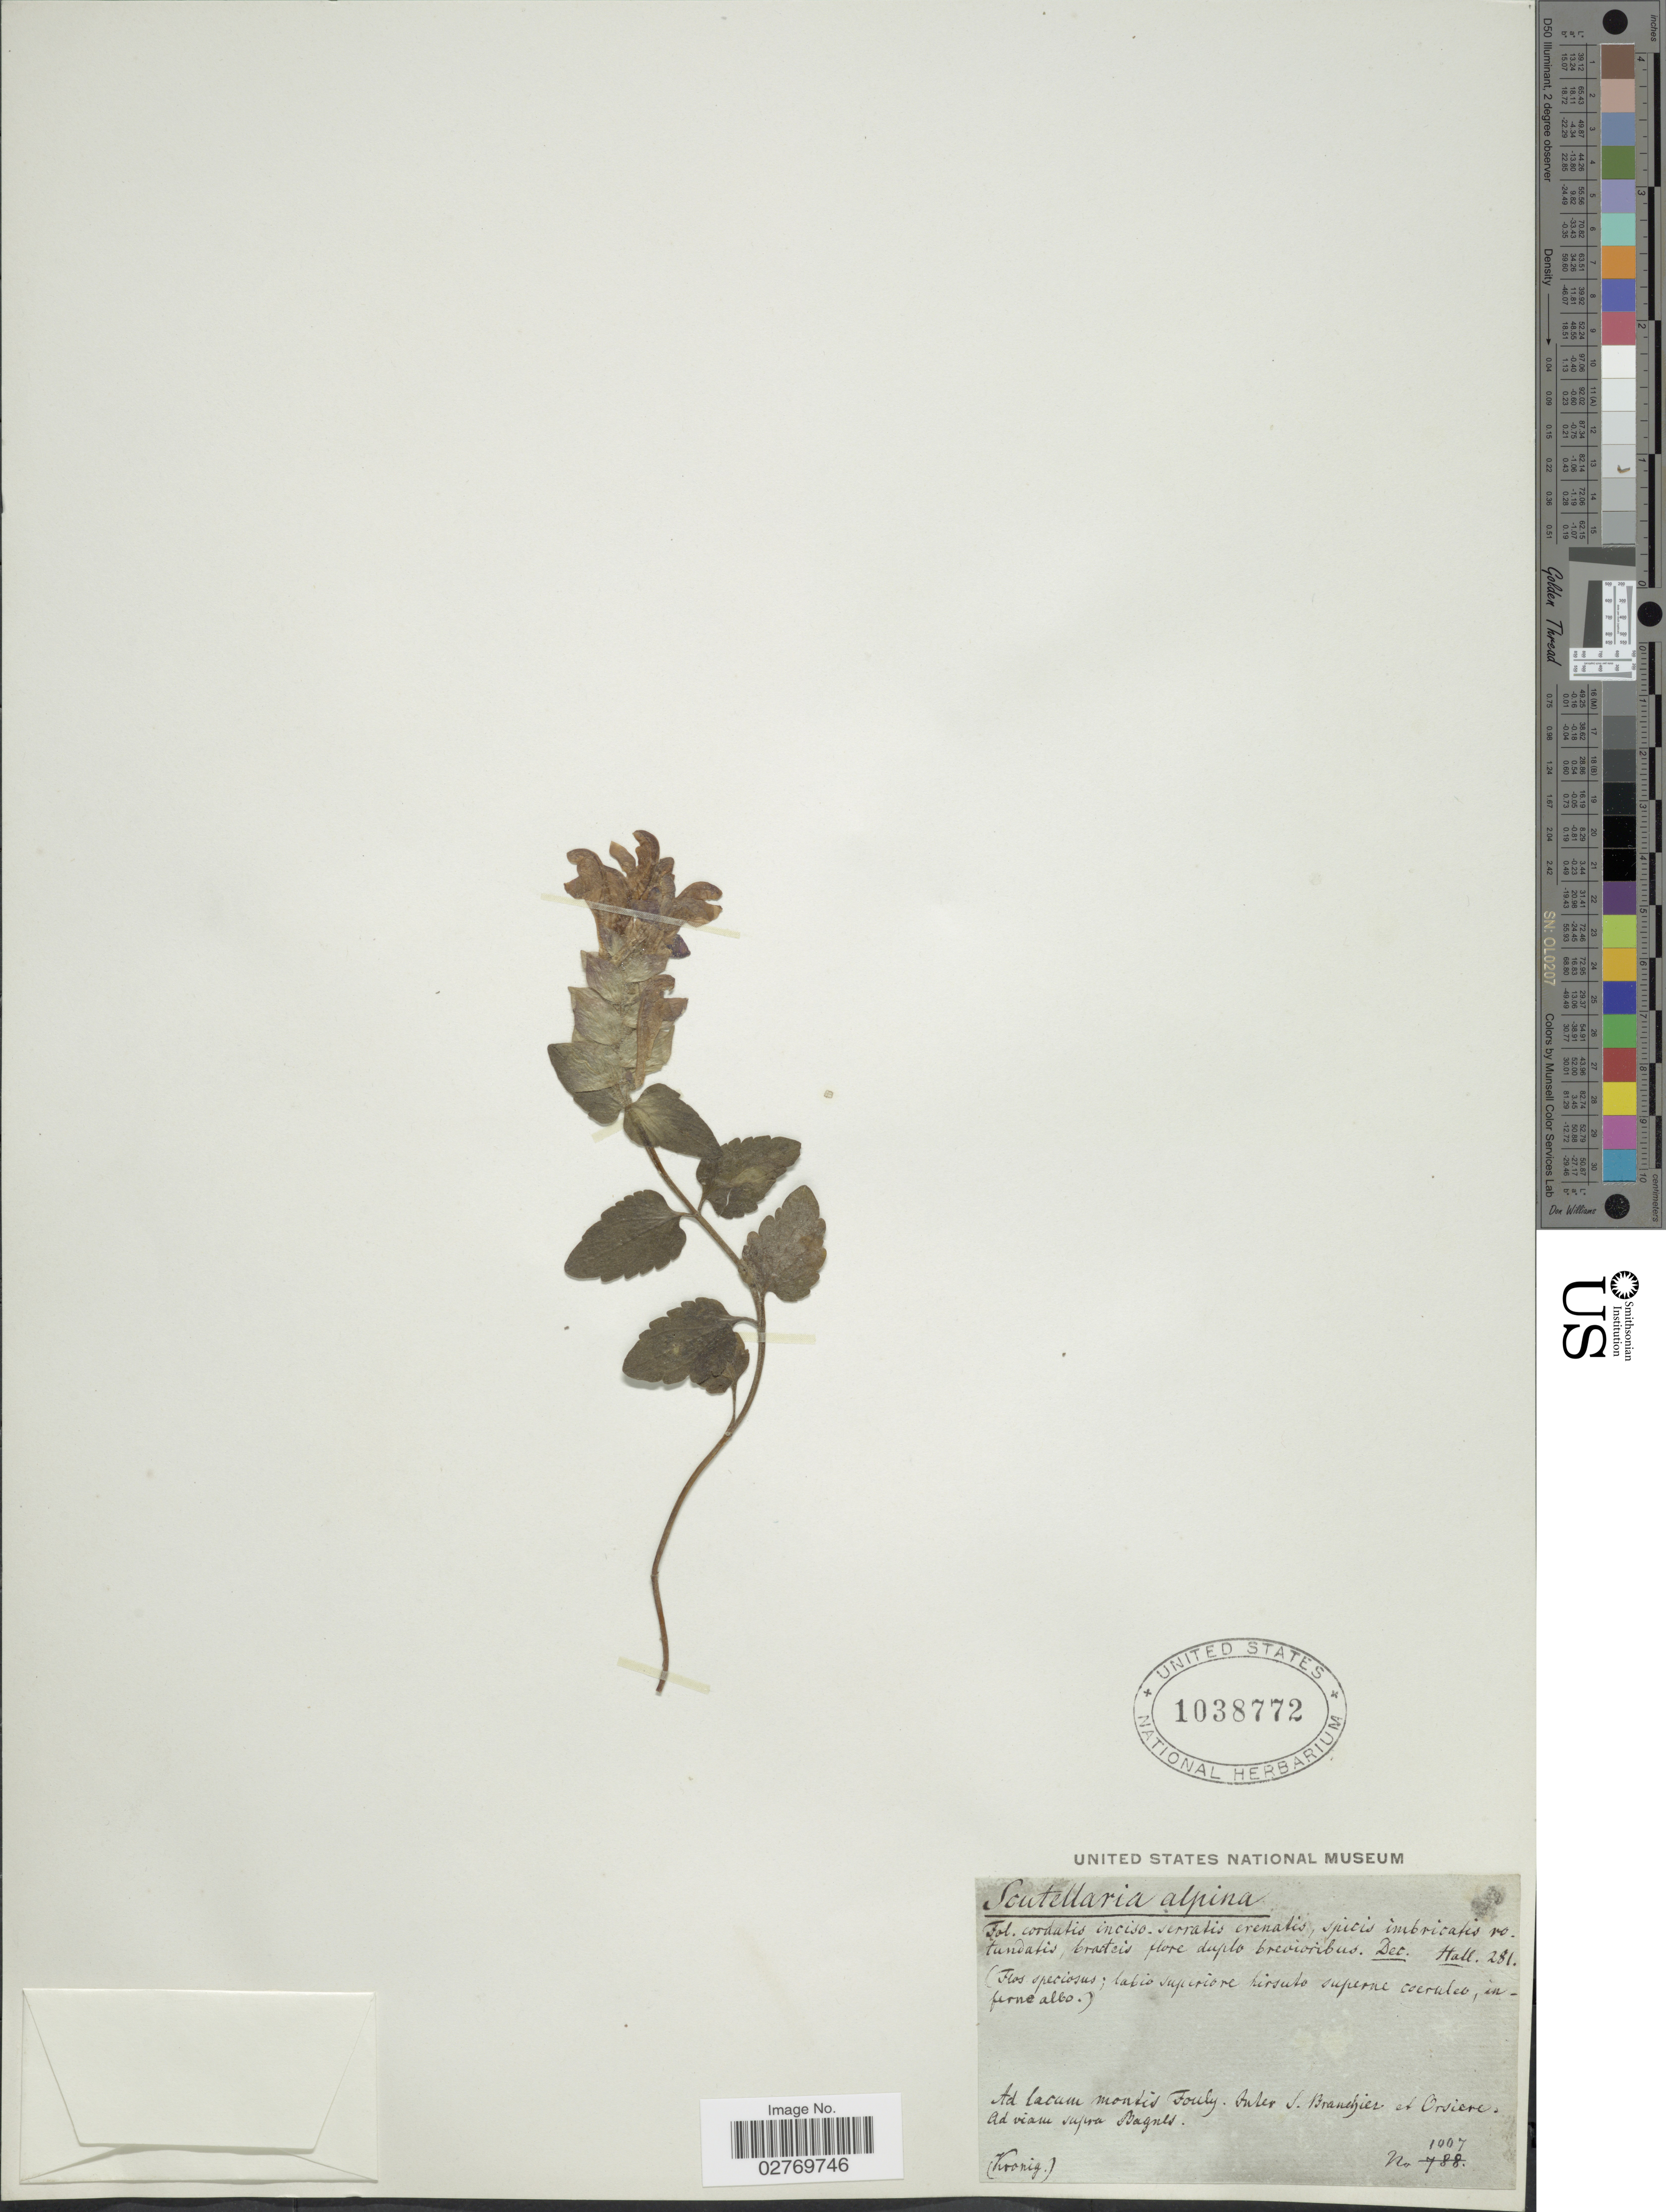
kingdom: Plantae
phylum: Tracheophyta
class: Magnoliopsida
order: Lamiales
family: Lamiaceae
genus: Scutellaria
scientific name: Scutellaria alpina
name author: L.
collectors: Kronig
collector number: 1007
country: Switzerland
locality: Ad lacum montis Fouly. Inter S. Branchier et Orsiere. Ad viam supra Bagnes.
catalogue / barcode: US 1038772